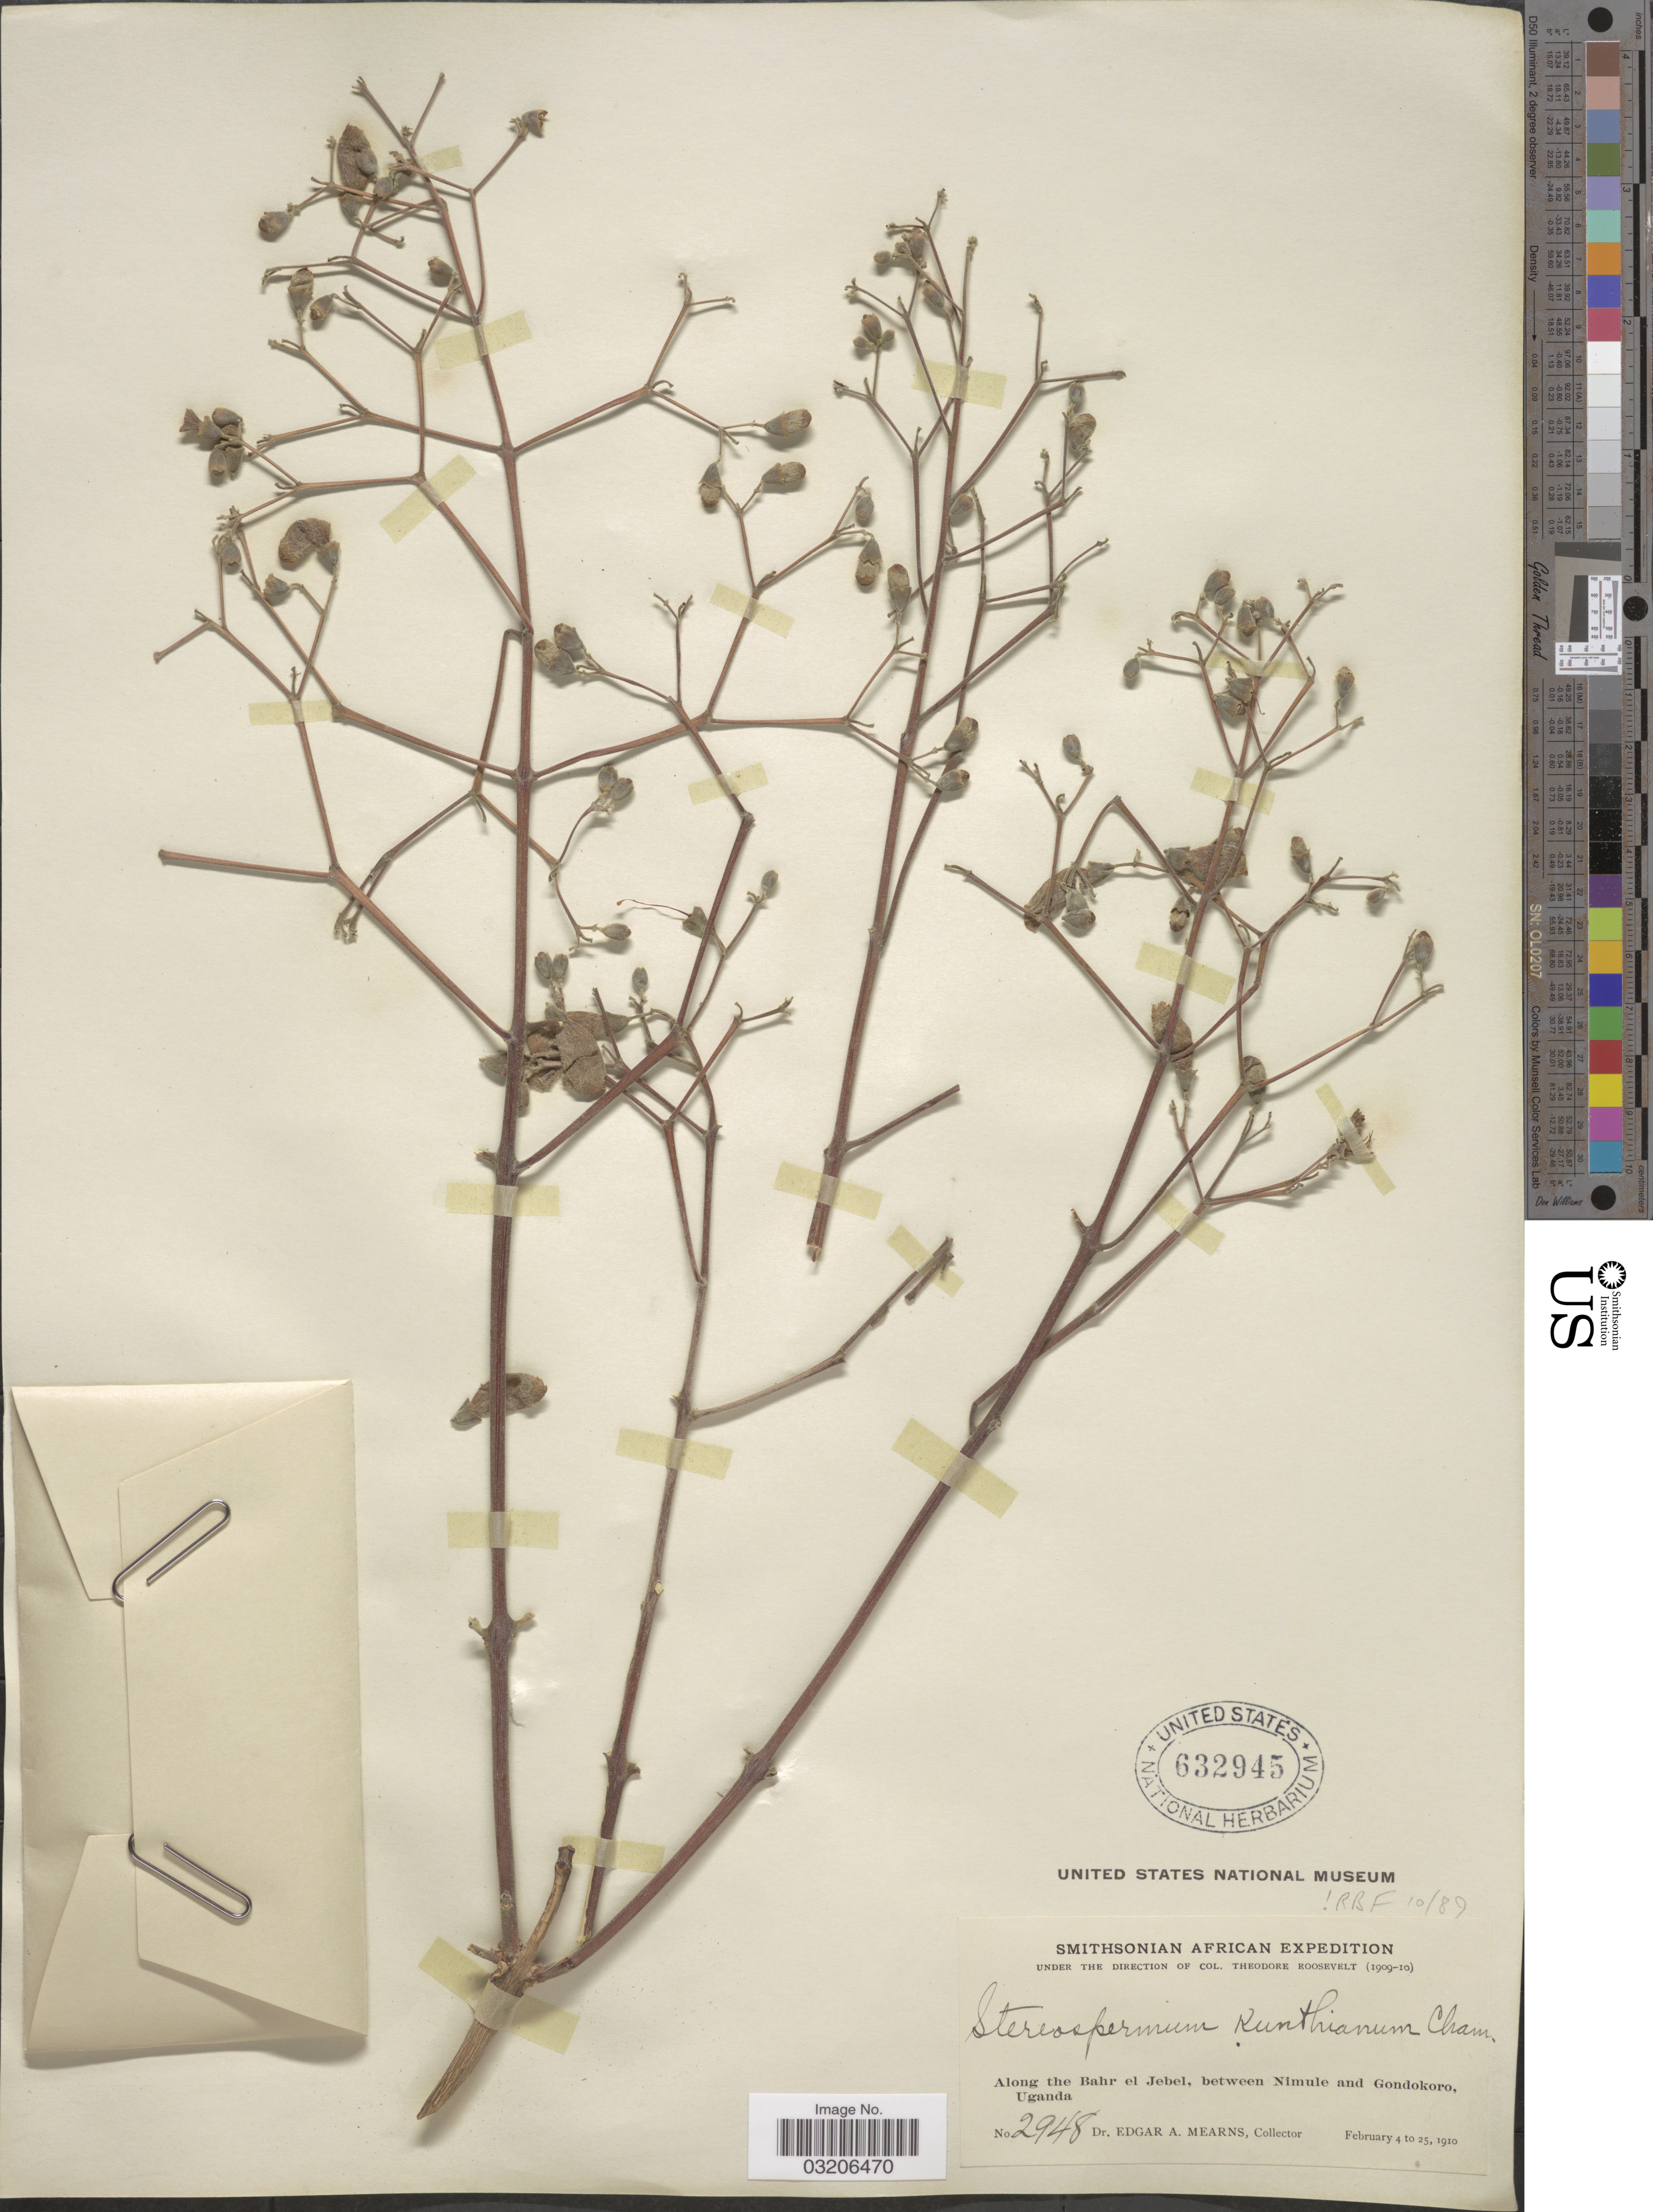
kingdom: Plantae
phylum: Tracheophyta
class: Magnoliopsida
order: Lamiales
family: Bignoniaceae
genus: Stereospermum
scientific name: Stereospermum kunthianum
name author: Cham.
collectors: E. A. Mearns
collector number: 2948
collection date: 1910-02-04/1910-02-25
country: Uganda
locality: Along the Bahr el Jebel, between Nimule and Gondokoro.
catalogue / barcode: US 632945